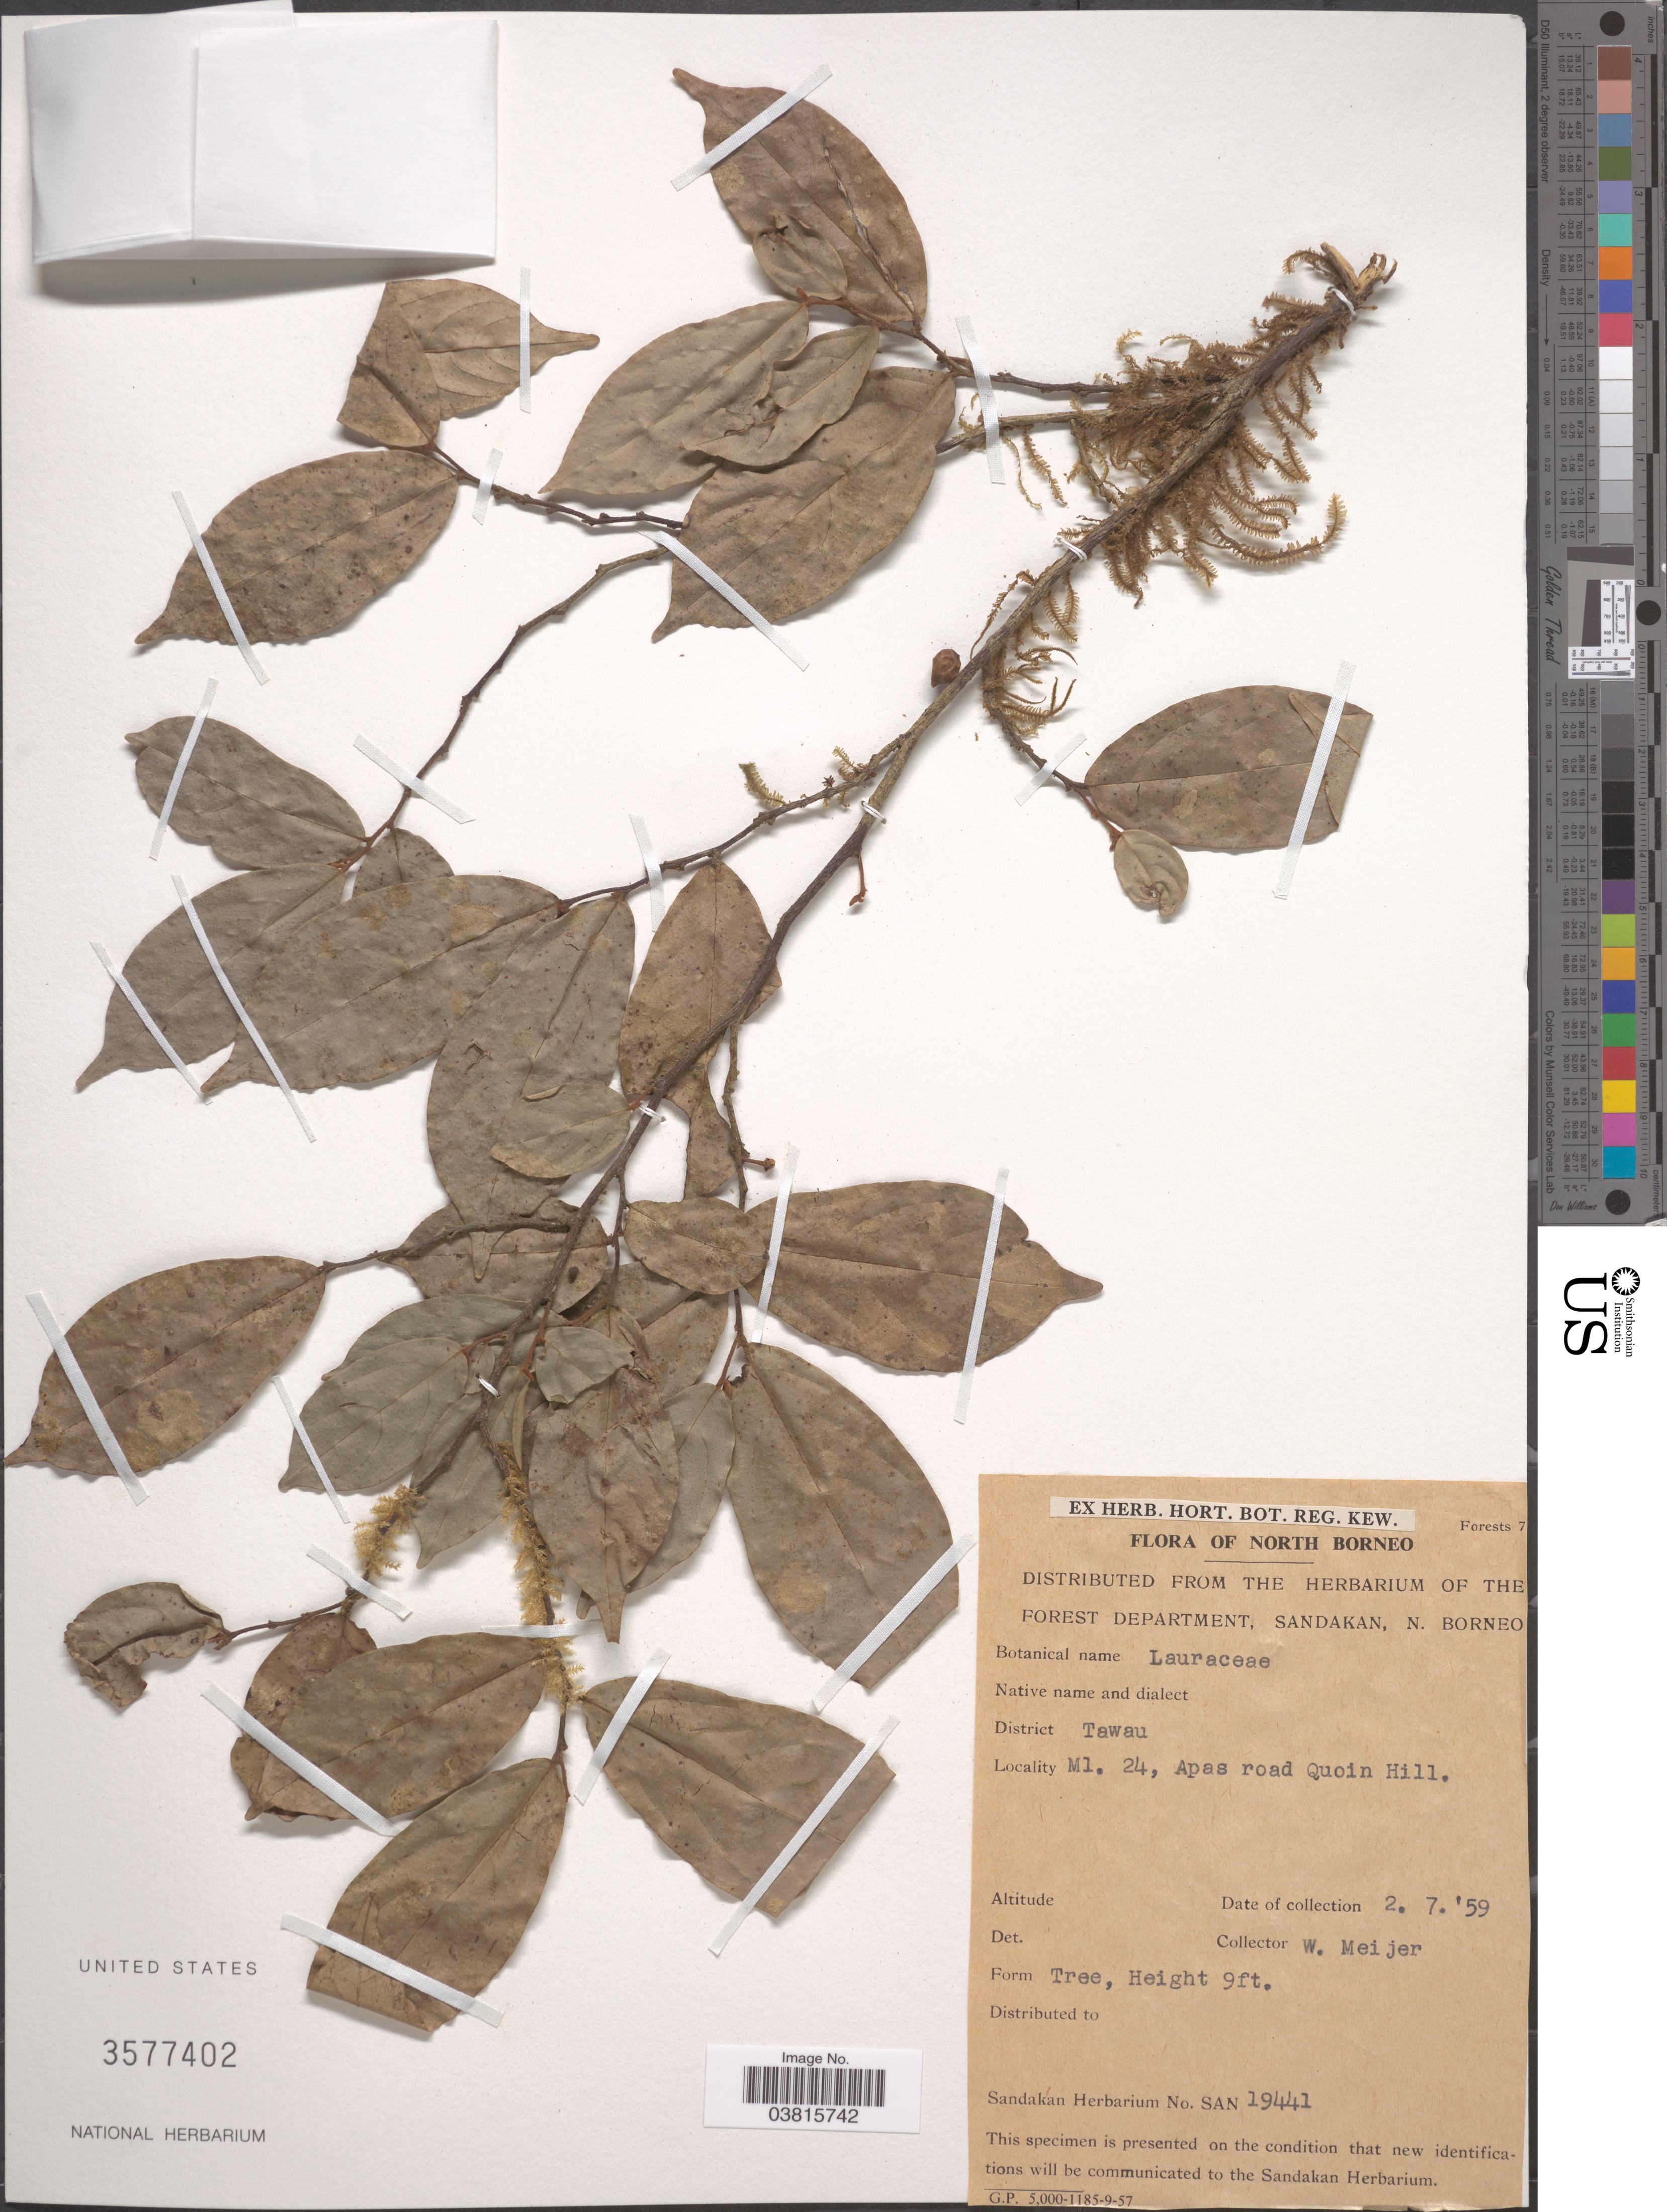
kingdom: Plantae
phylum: Tracheophyta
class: Magnoliopsida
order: Laurales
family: Lauraceae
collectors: W. Meijer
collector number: SAN19441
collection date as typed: Transcribed d/m/y: 2/7/59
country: Malaysia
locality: North Borneo. District Tawau. M1. 24, Apas road Quoin Hill.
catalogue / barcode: US 3577402